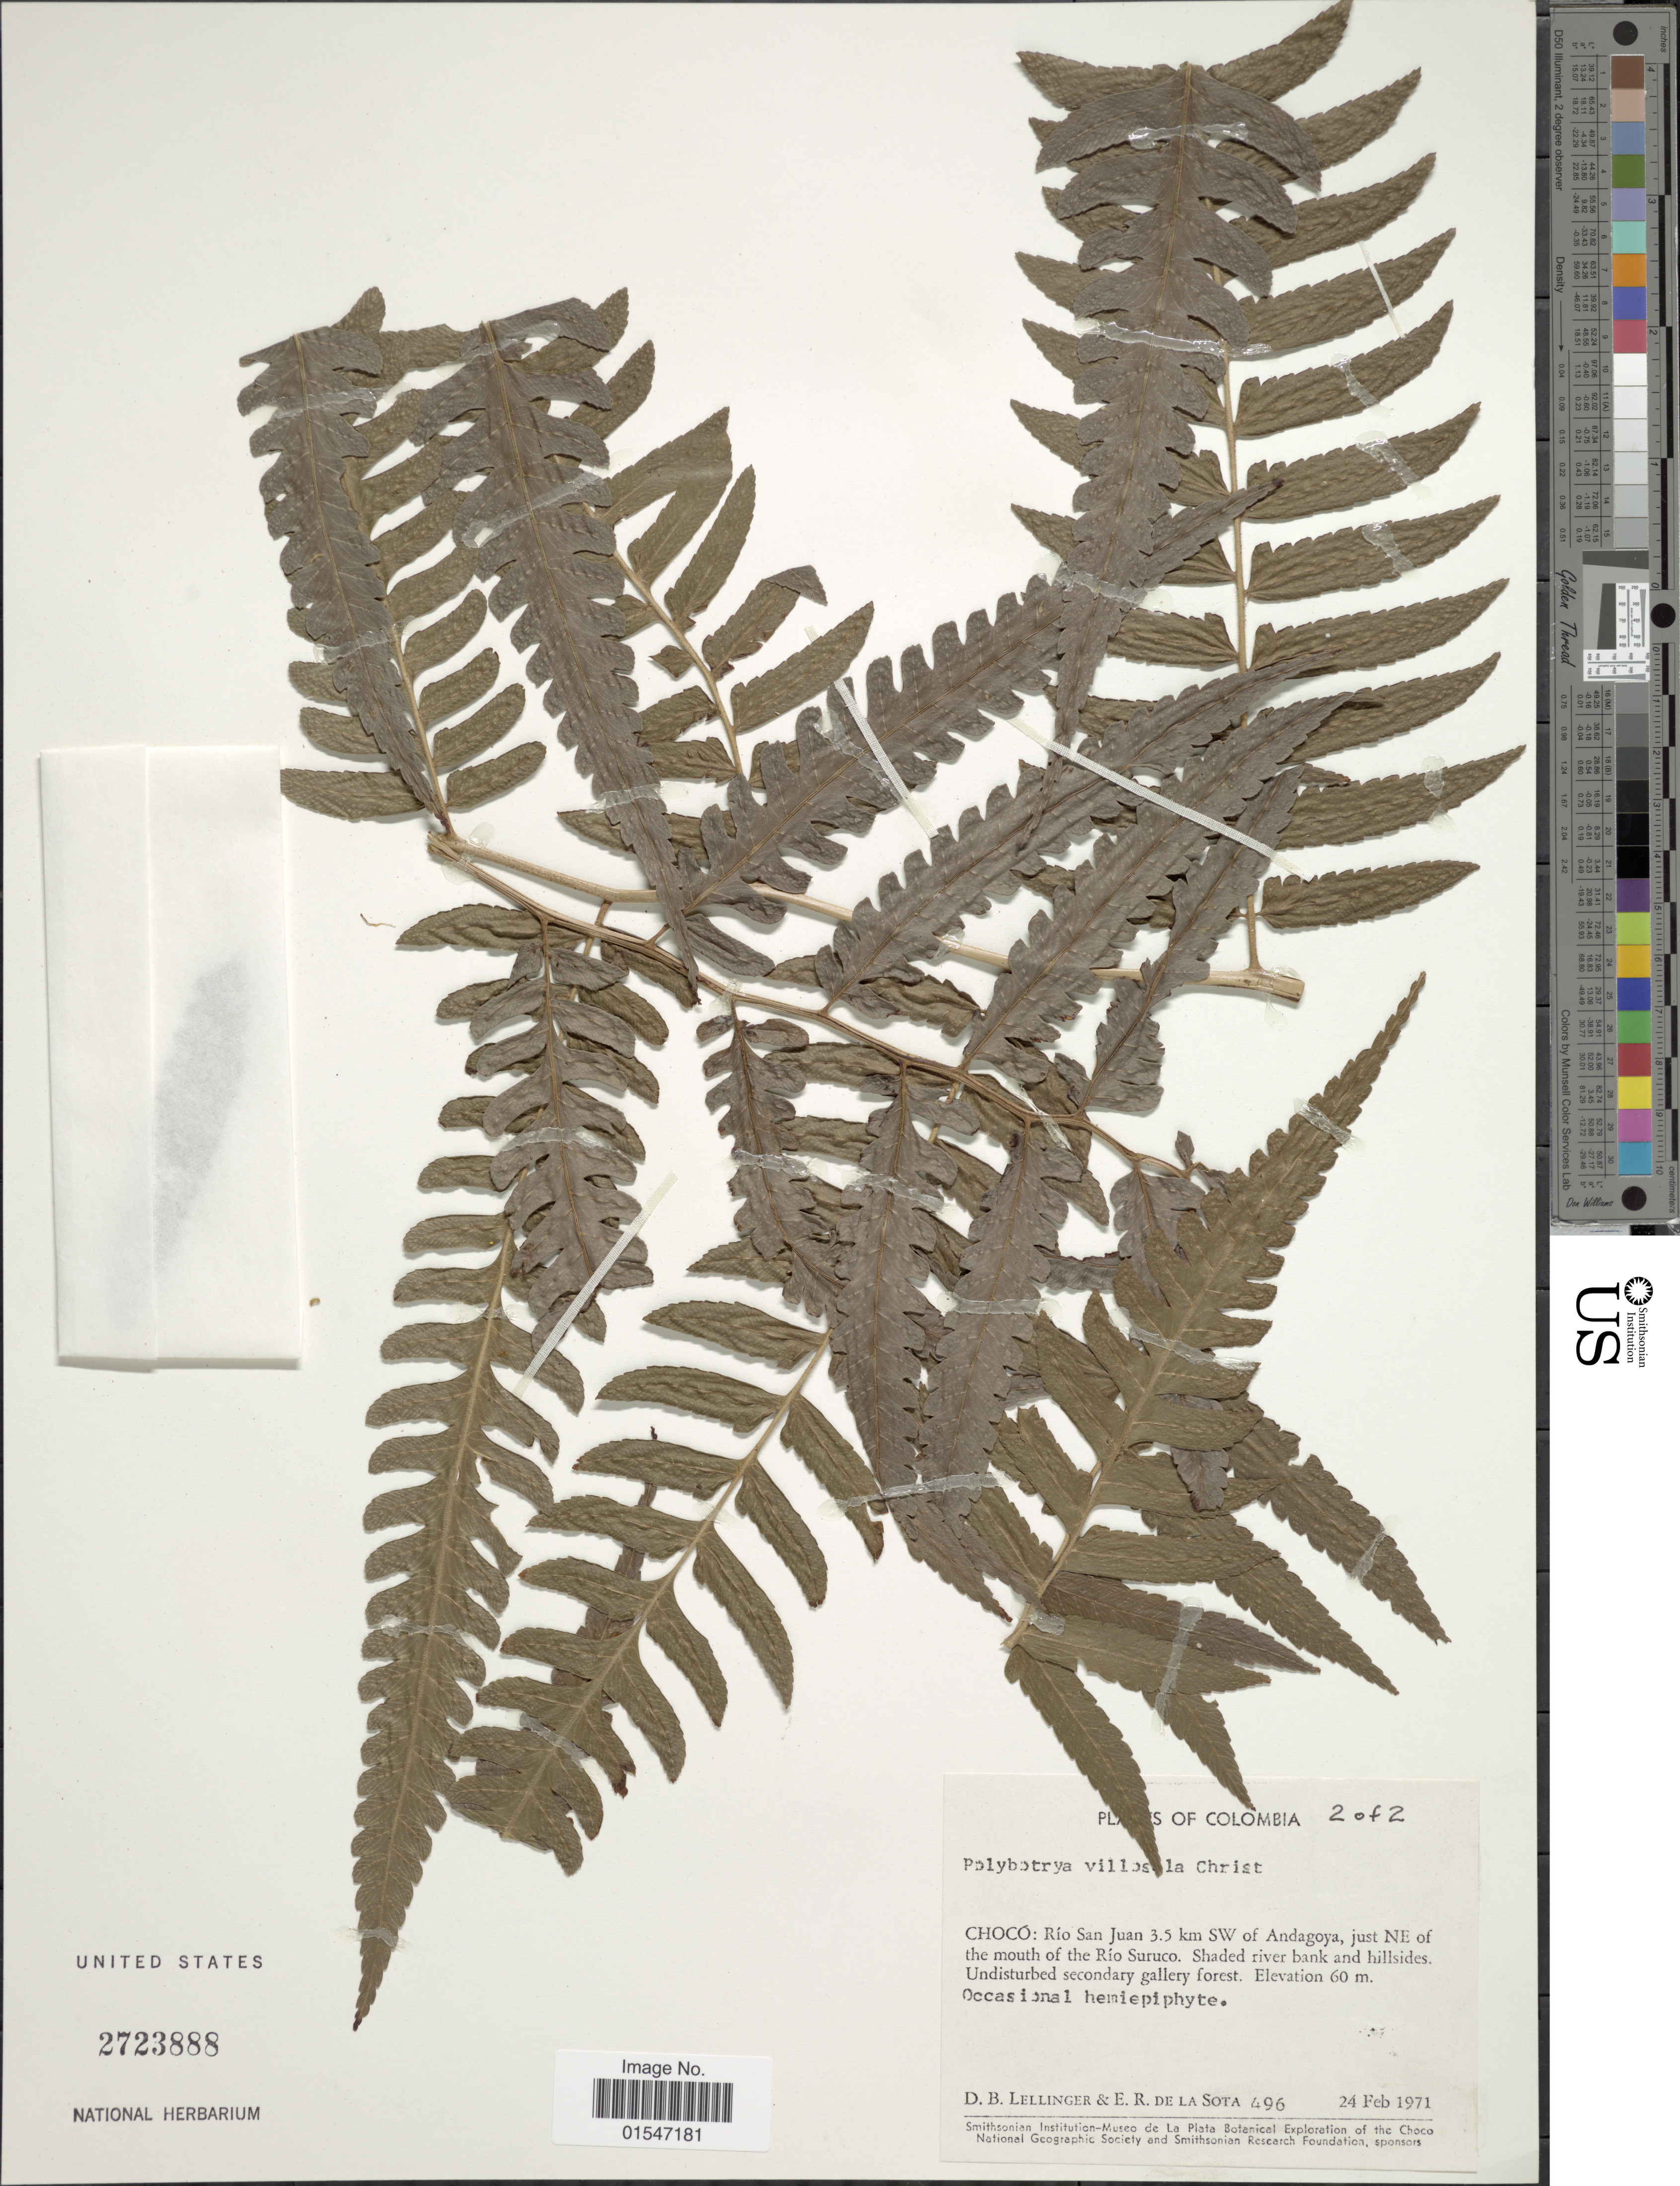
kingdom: Plantae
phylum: Tracheophyta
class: Polypodiopsida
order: Polypodiales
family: Dryopteridaceae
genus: Polybotrya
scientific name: Polybotrya caudata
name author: Kunze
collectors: D. B. Lellinger & E. R. de la Sota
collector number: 496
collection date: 1971-02-24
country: Colombia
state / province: Chocó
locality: Río San Juan 3.5 km SW of Andagoya, just NE of the mouth of the Río Suruco.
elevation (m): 60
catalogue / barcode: US 2723888